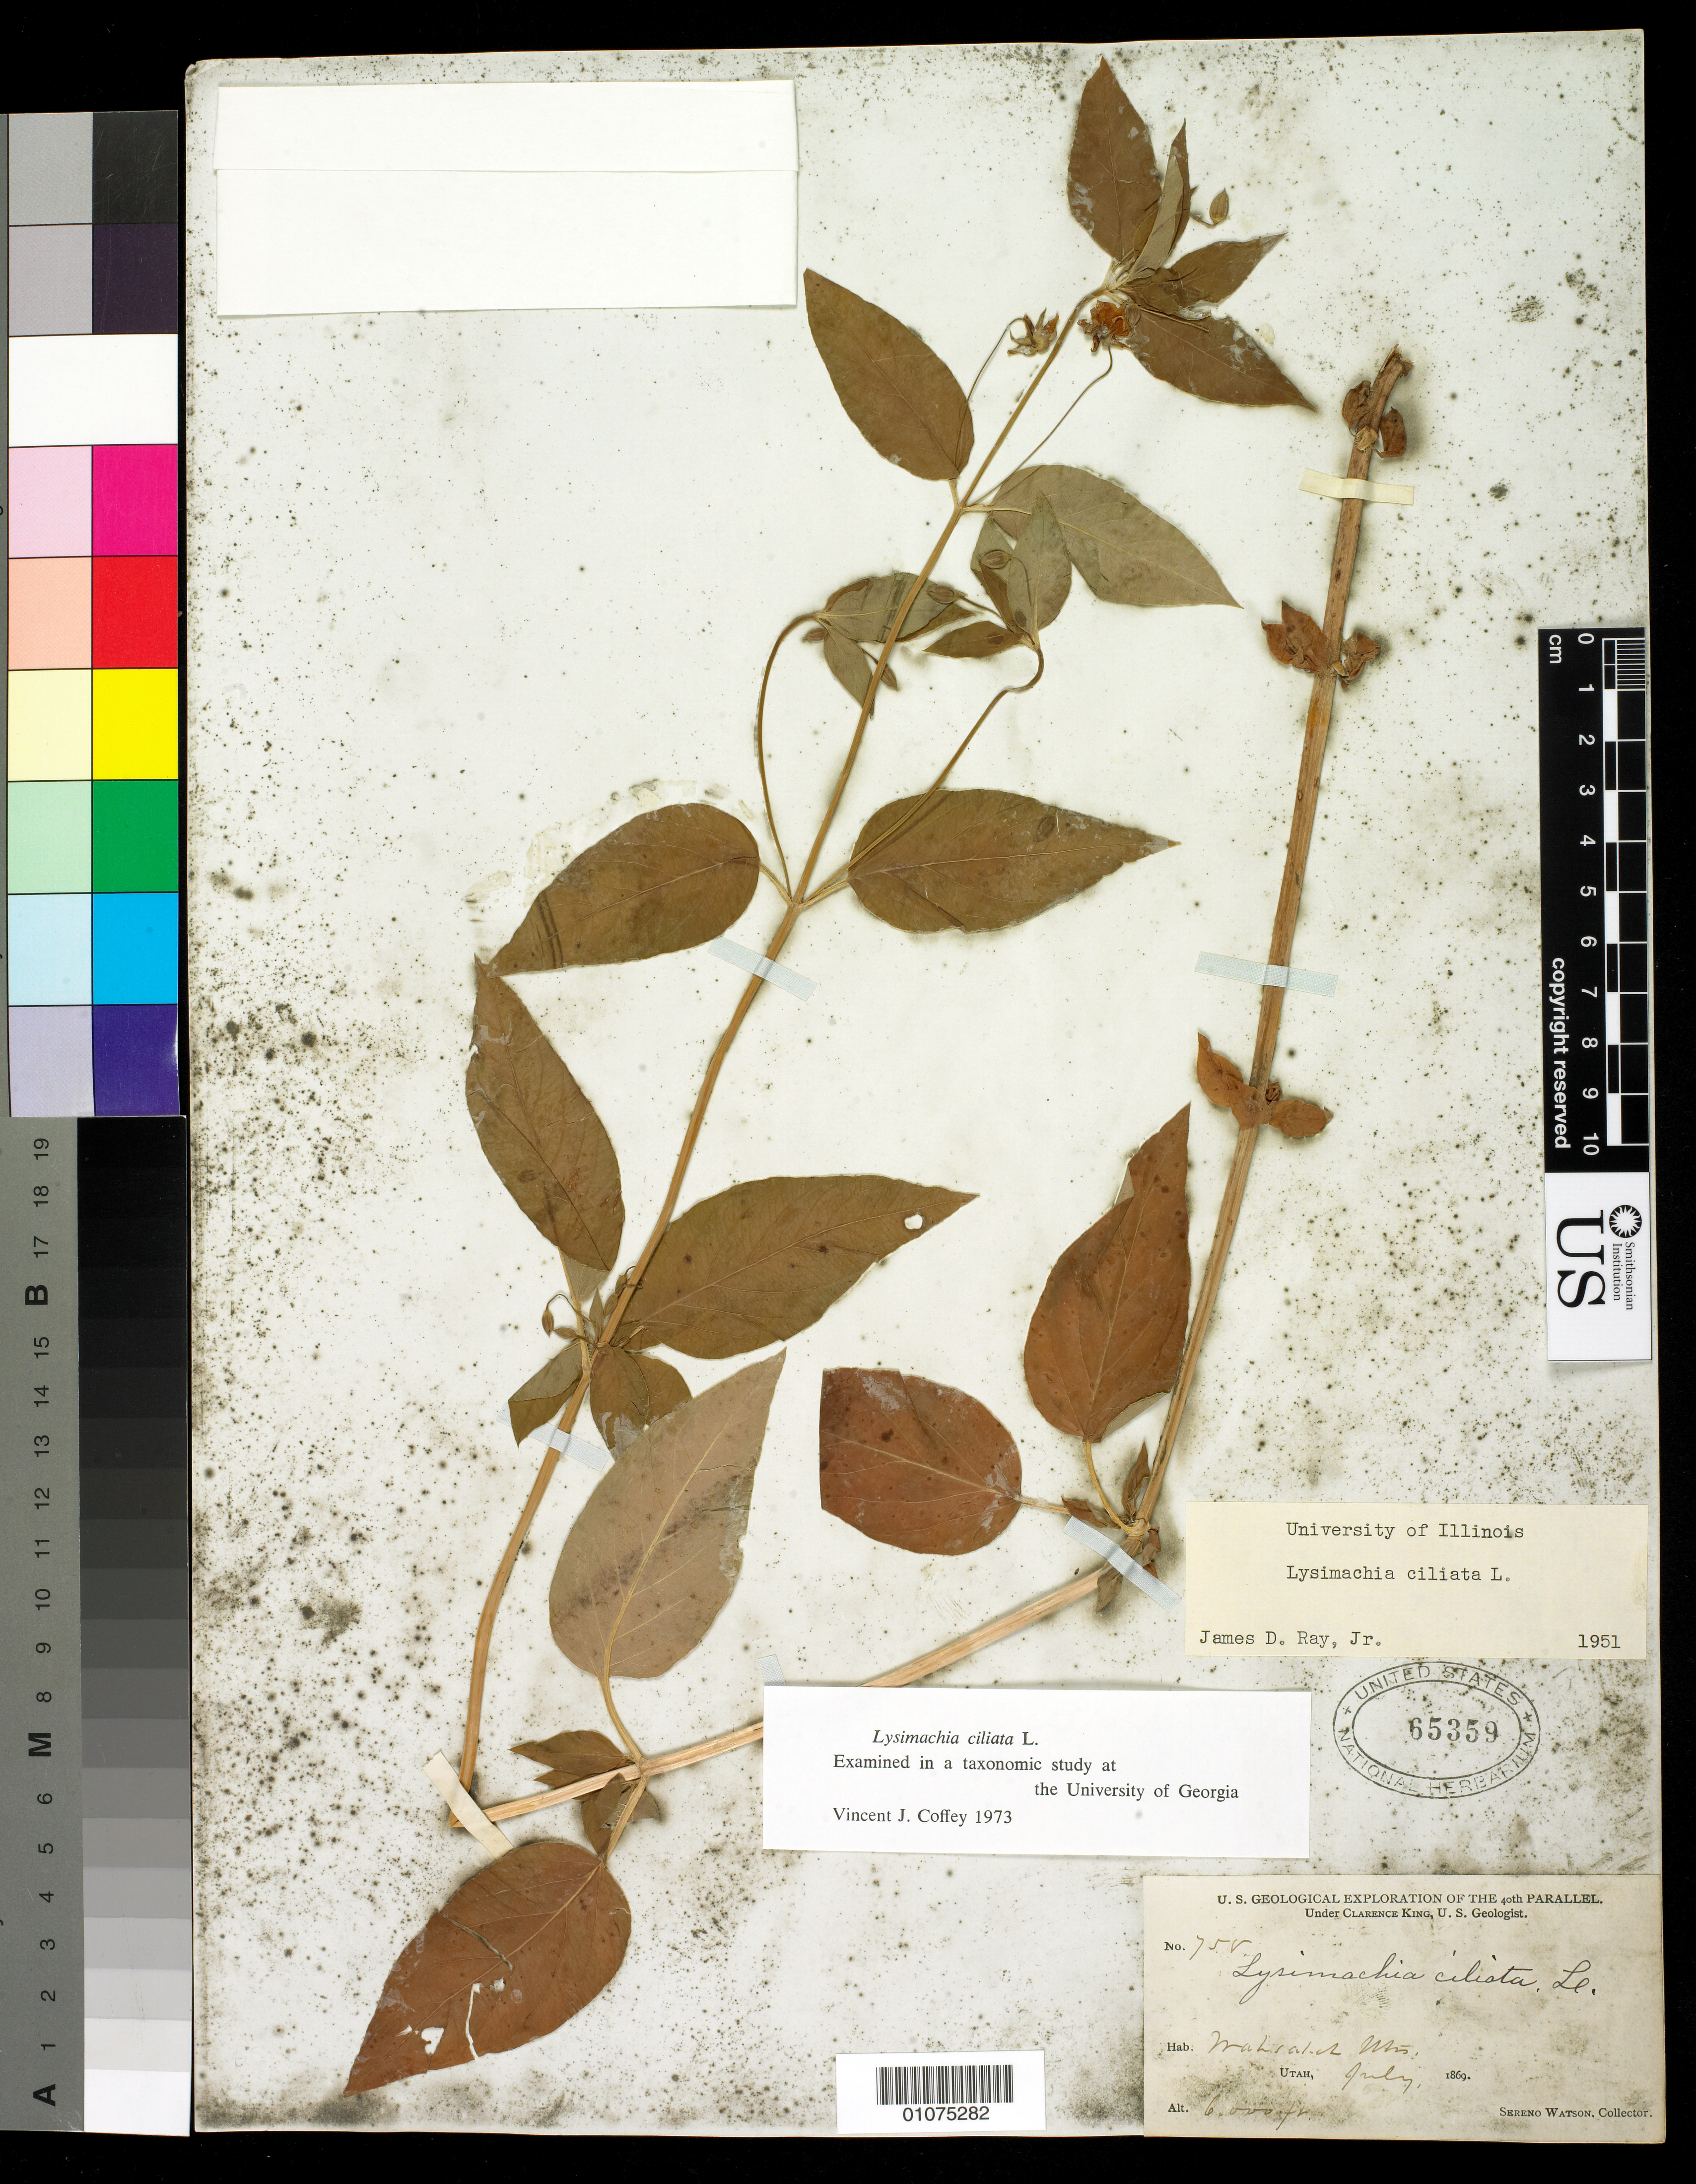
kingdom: Plantae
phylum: Tracheophyta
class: Magnoliopsida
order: Ericales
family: Primulaceae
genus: Lysimachia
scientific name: Lysimachia ciliata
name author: L.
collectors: S. Watson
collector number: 758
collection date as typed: Jul 1869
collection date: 1869-07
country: United States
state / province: Utah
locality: Wasatch Mts.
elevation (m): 1829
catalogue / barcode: US 65359